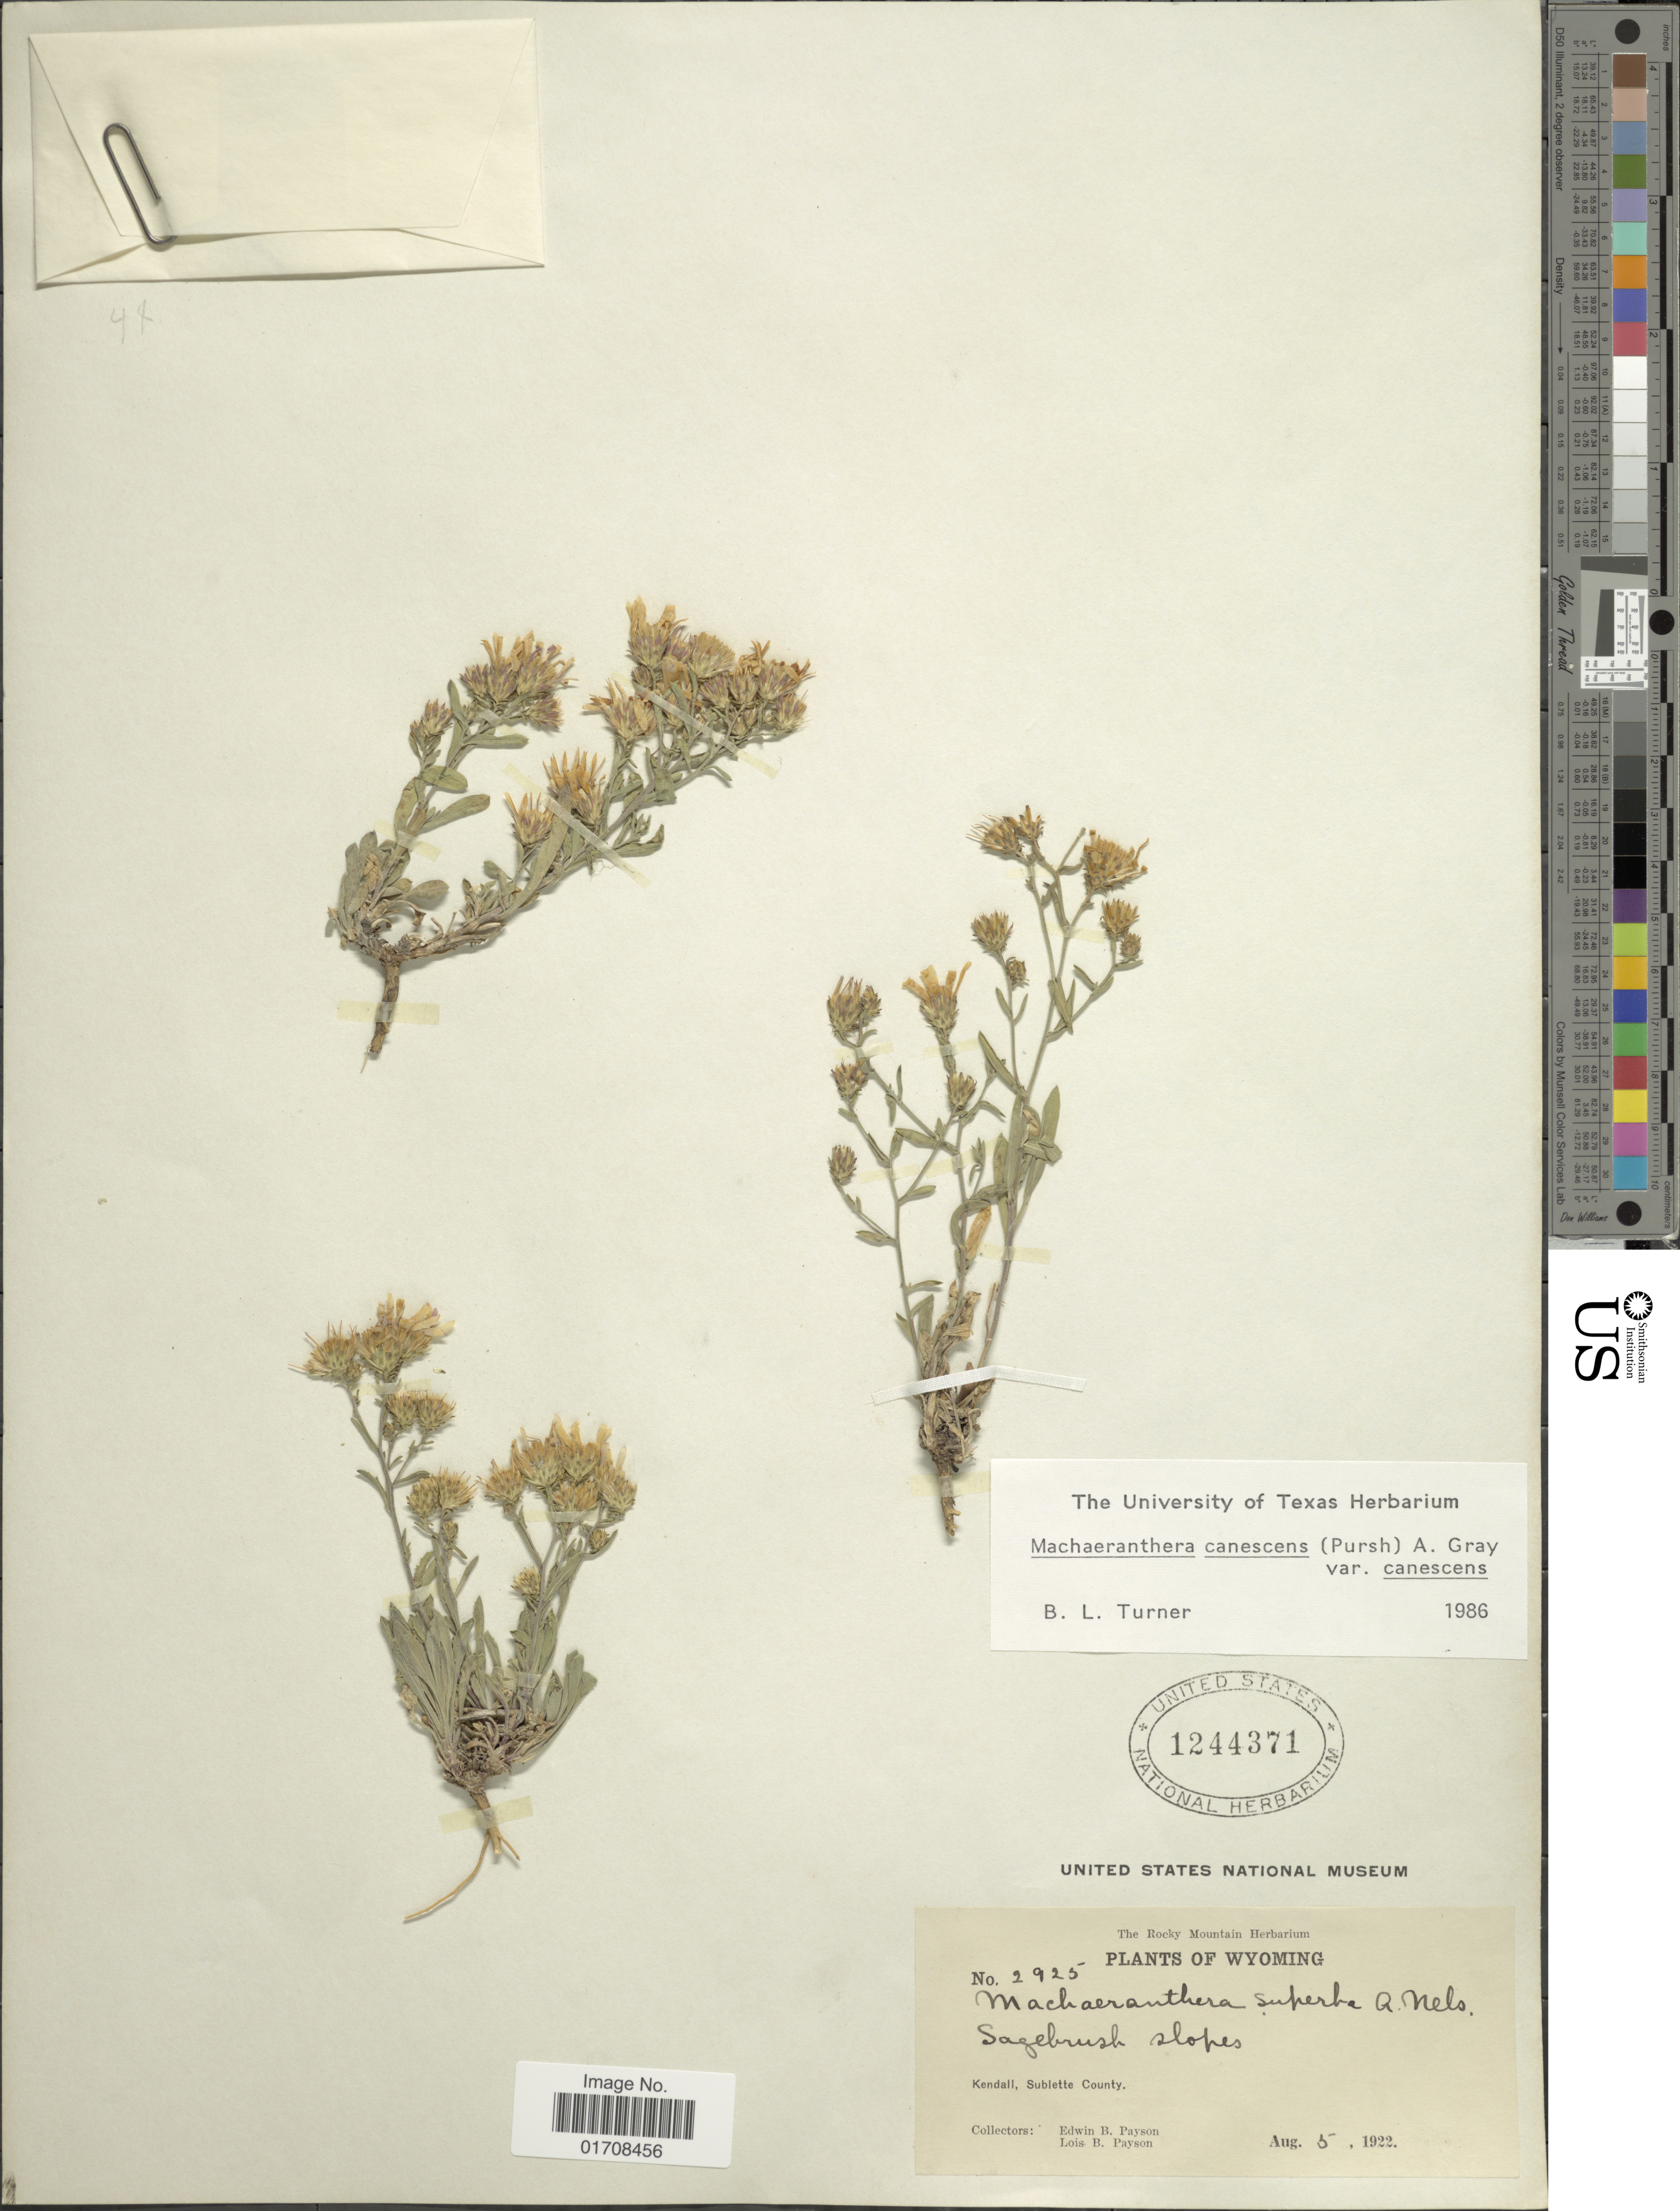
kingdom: Plantae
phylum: Tracheophyta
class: Magnoliopsida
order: Asterales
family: Asteraceae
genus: Machaeranthera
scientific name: Machaeranthera canescens var. canescens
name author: (Pursh) A. Gray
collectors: E. B. Payson & L. Payson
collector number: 2925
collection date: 1922-08-05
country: United States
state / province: Wyoming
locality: Sagebrush slopes, Kendall, Sublette County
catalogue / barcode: US 1244371